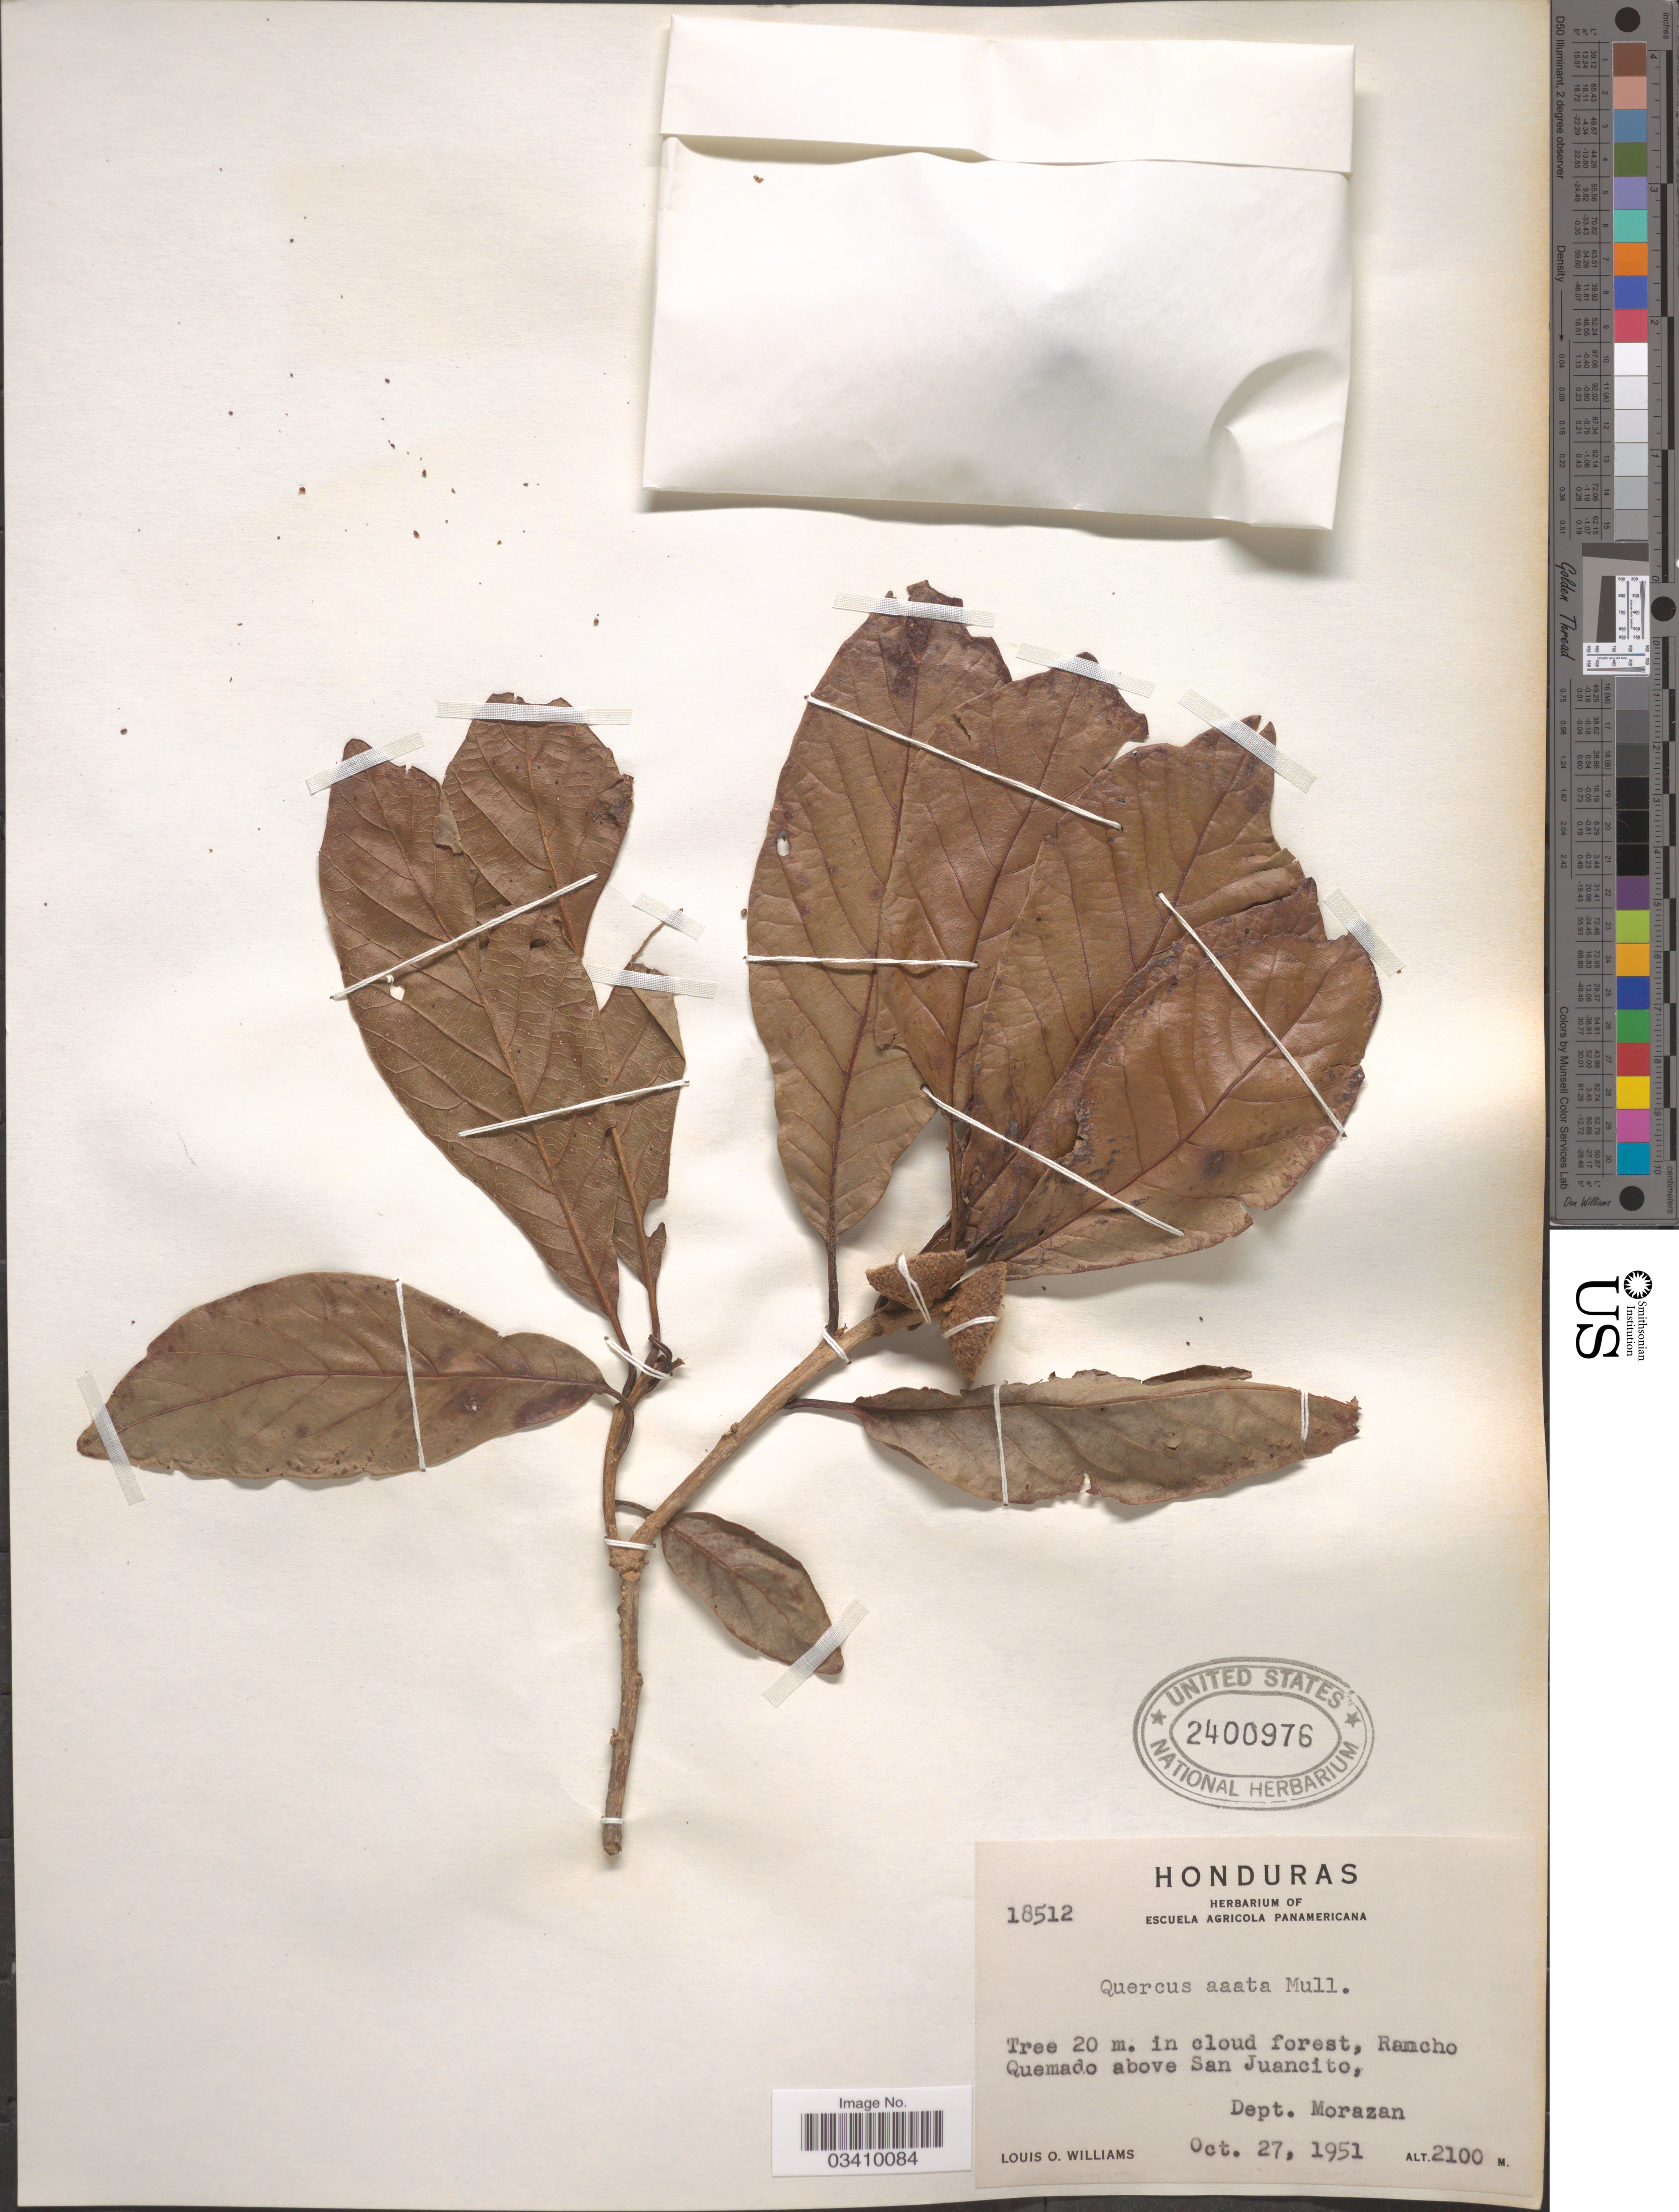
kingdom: Plantae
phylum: Tracheophyta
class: Magnoliopsida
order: Fagales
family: Fagaceae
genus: Quercus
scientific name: Quercus aaata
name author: C.H. Müll.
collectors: L. O. Williams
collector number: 18512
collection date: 1951-10-27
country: Honduras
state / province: Fco. Morazán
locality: In cloud forest, Rancho Quemado above San Juancito, Dept. Morazan.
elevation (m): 2100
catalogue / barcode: US 2400976